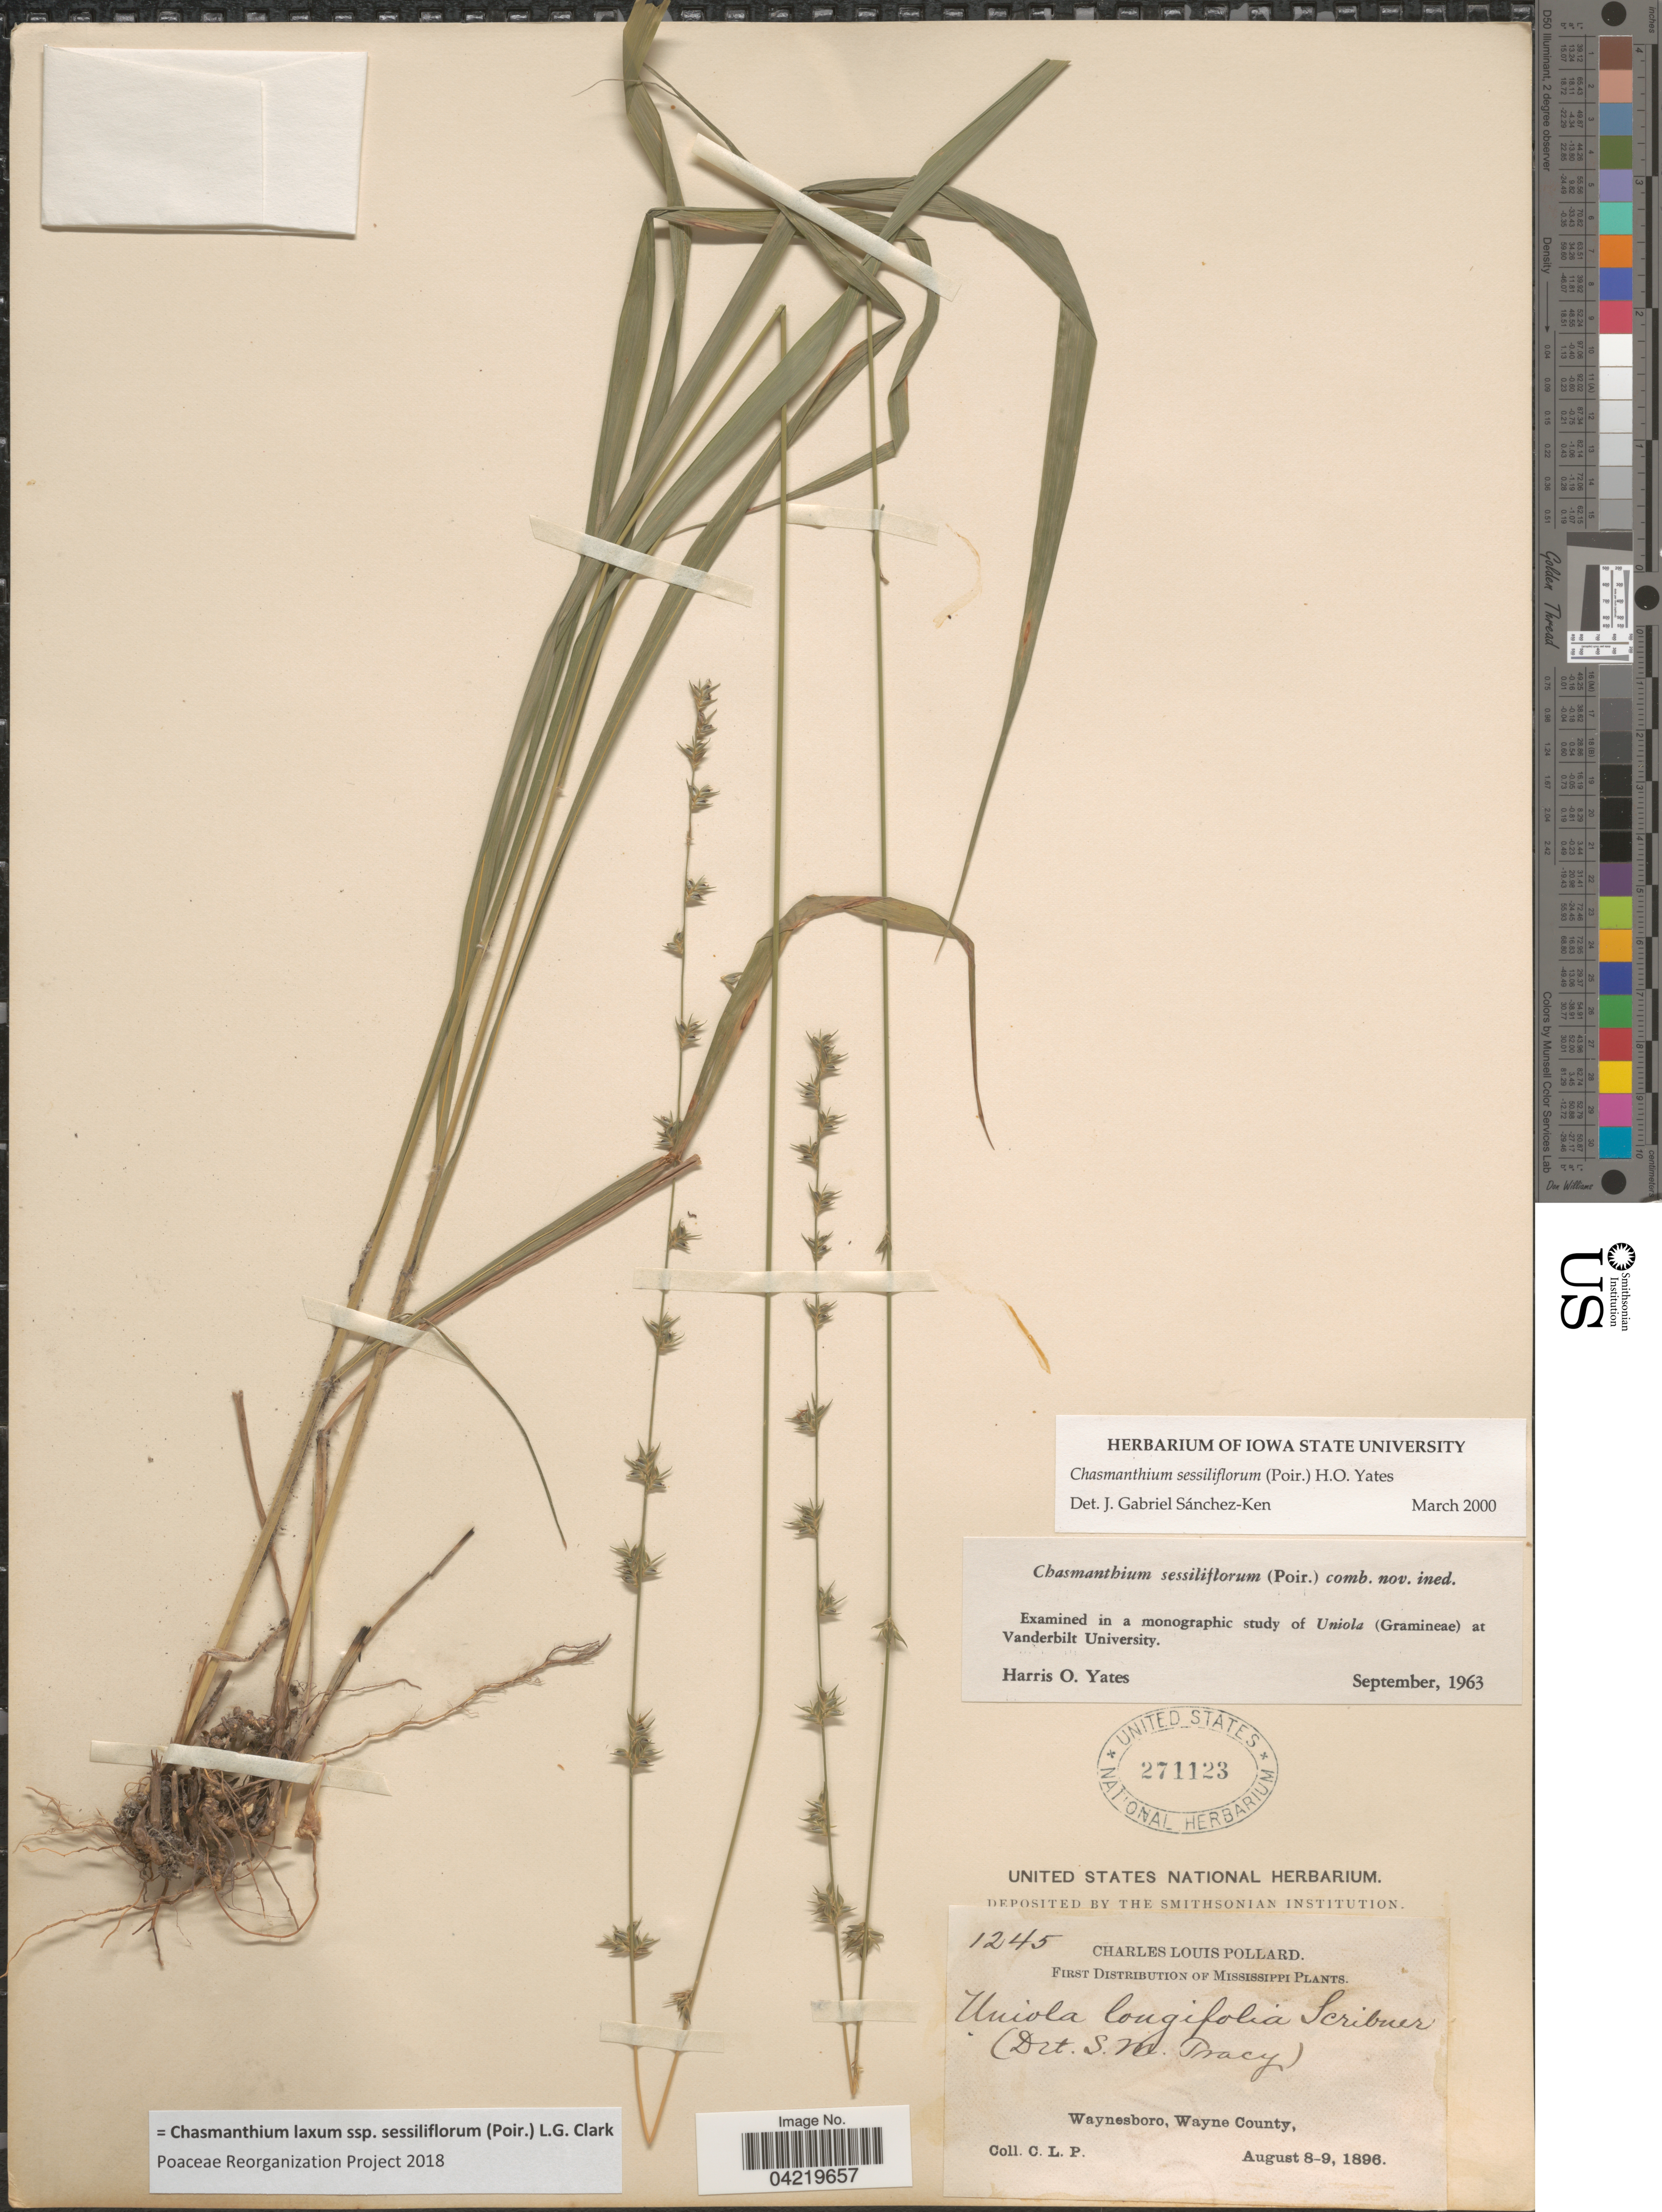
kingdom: Plantae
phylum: Tracheophyta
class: Liliopsida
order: Poales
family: Poaceae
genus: Chasmanthium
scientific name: Chasmanthium laxum subsp. sessiliflorum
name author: (L.) H.O. Yates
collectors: C. L. Pollard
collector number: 1245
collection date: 1896-08-08/1896-08-09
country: United States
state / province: Mississippi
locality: Waynesboro, Wayne County.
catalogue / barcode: US 271123